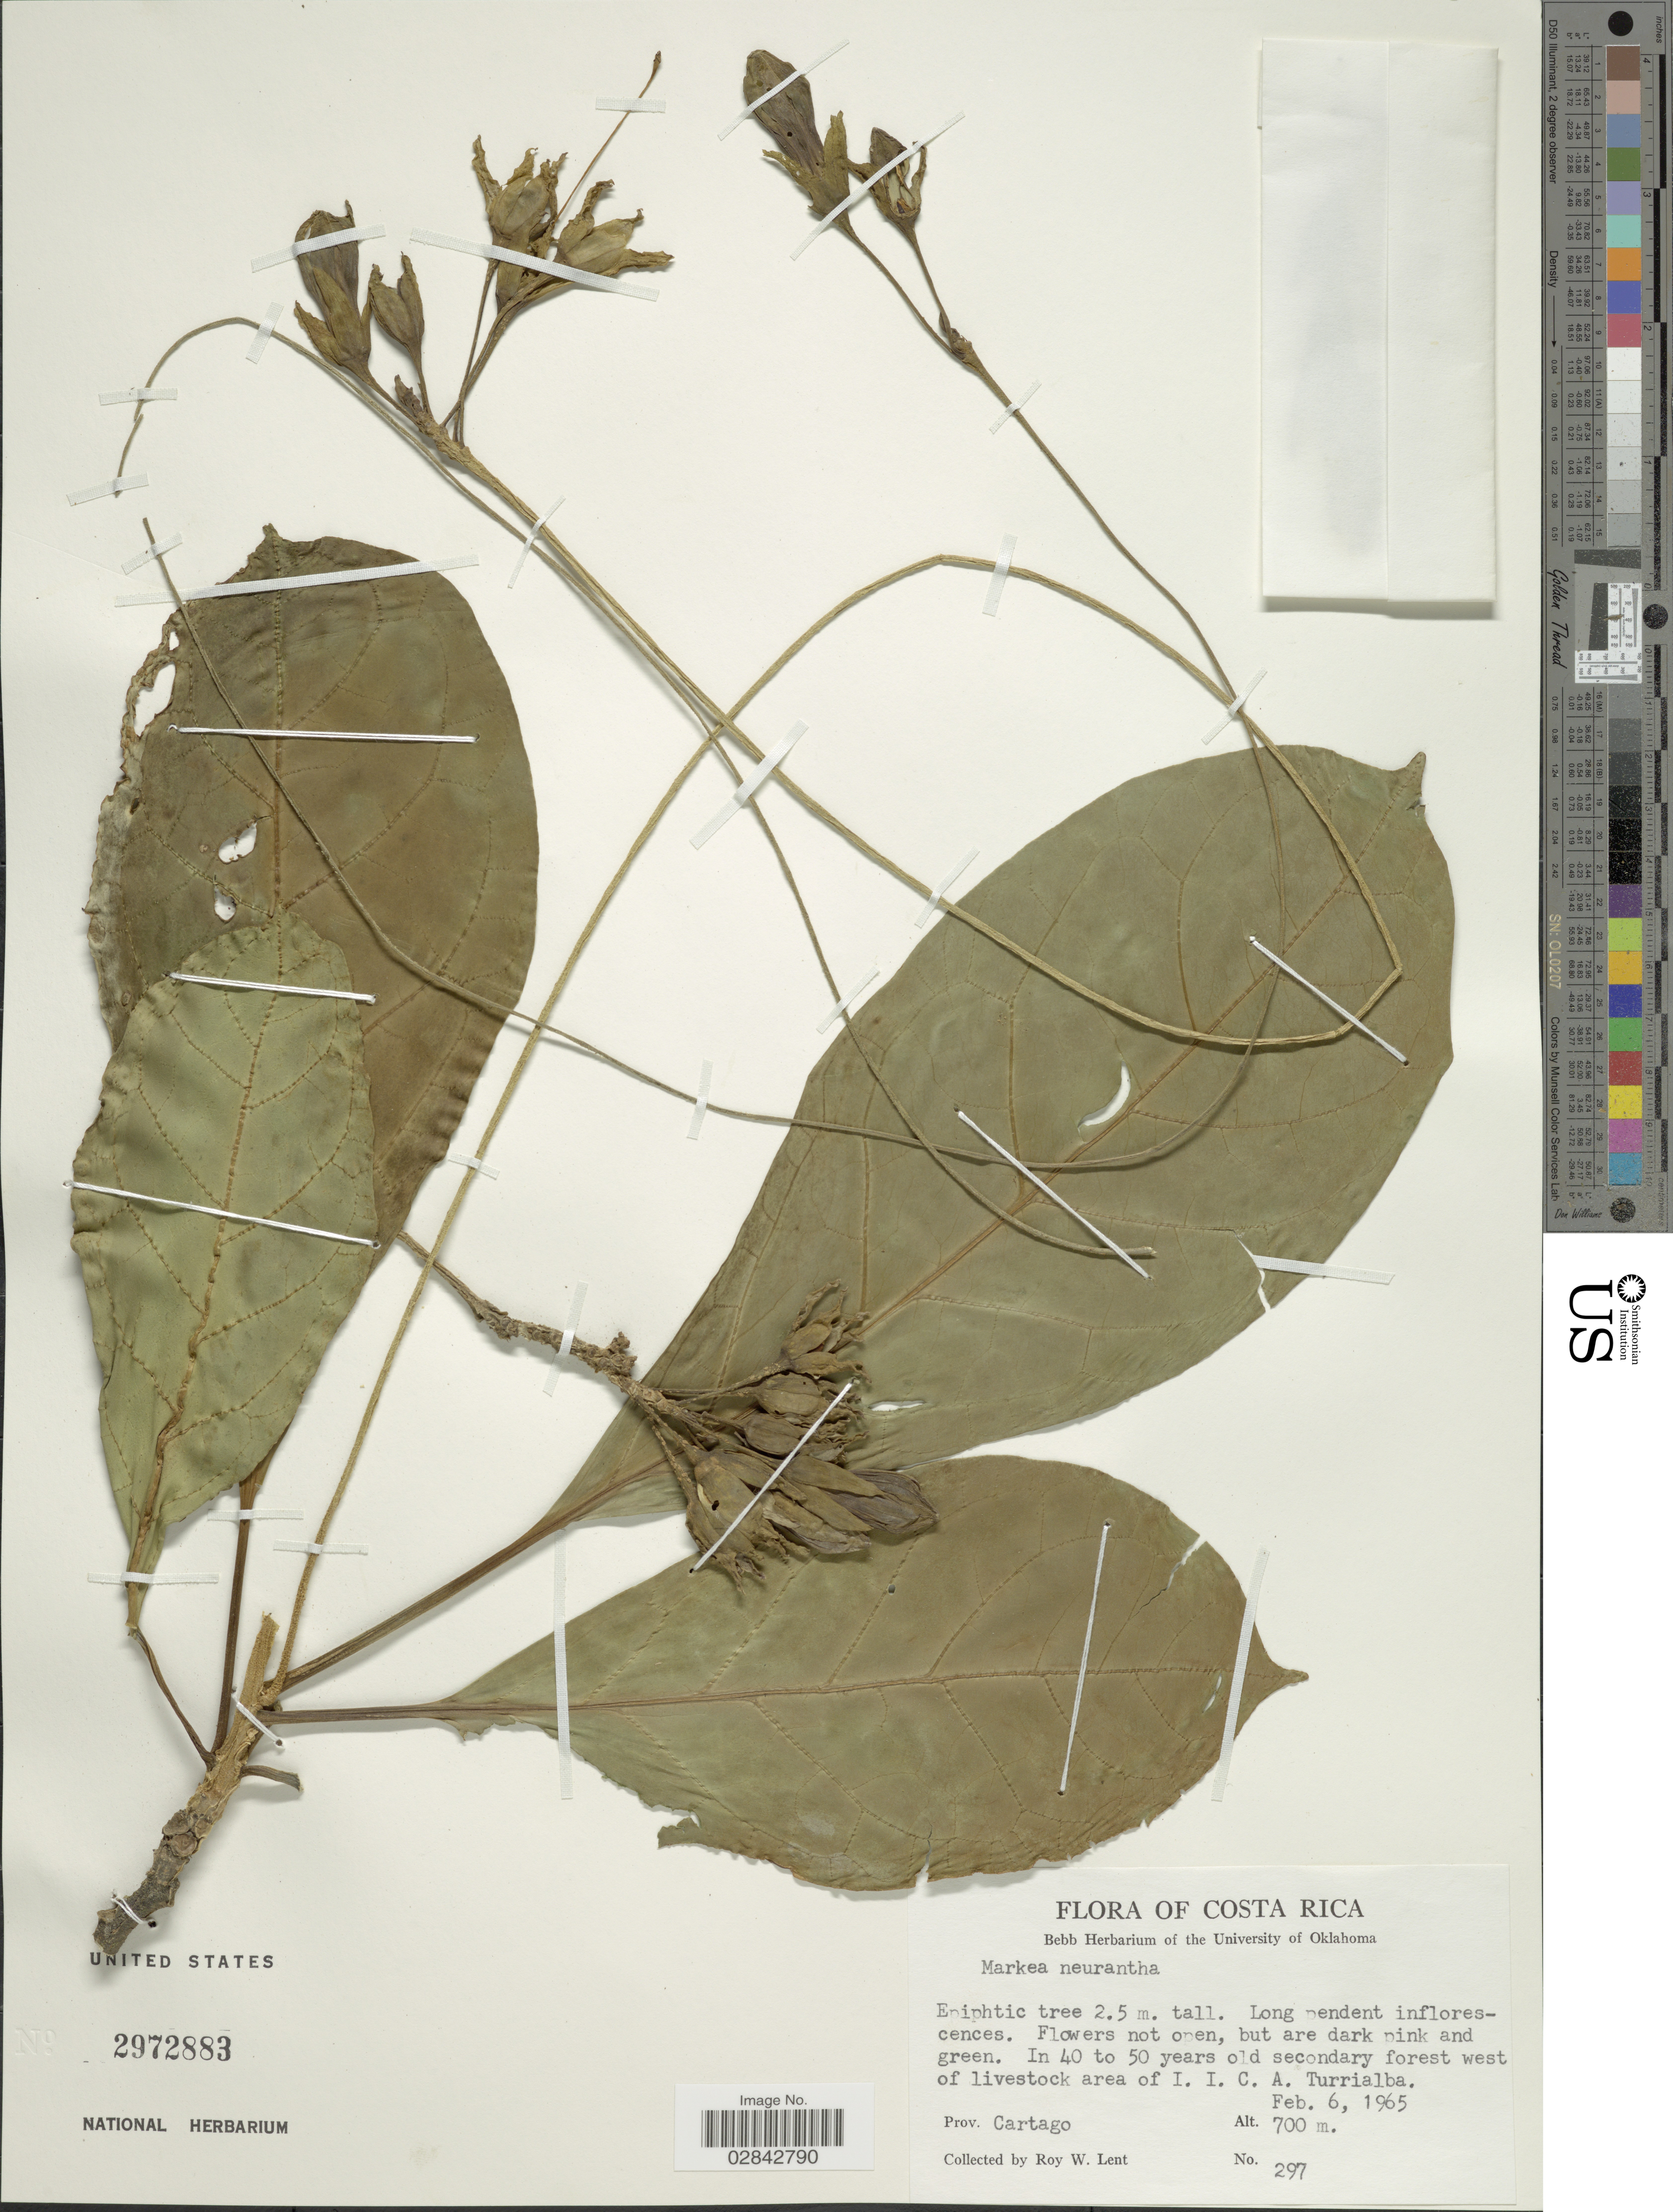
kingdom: Plantae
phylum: Tracheophyta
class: Magnoliopsida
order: Solanales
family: Solanaceae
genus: Markea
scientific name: Markea neurantha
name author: Hemsl.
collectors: R. W. Lent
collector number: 297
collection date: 1965-02-06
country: Costa Rica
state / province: Cartago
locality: In 40 to 50 years old secondary forest west of livestock area of I. I. C. A. Turrialba.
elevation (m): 700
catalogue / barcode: US 2972883